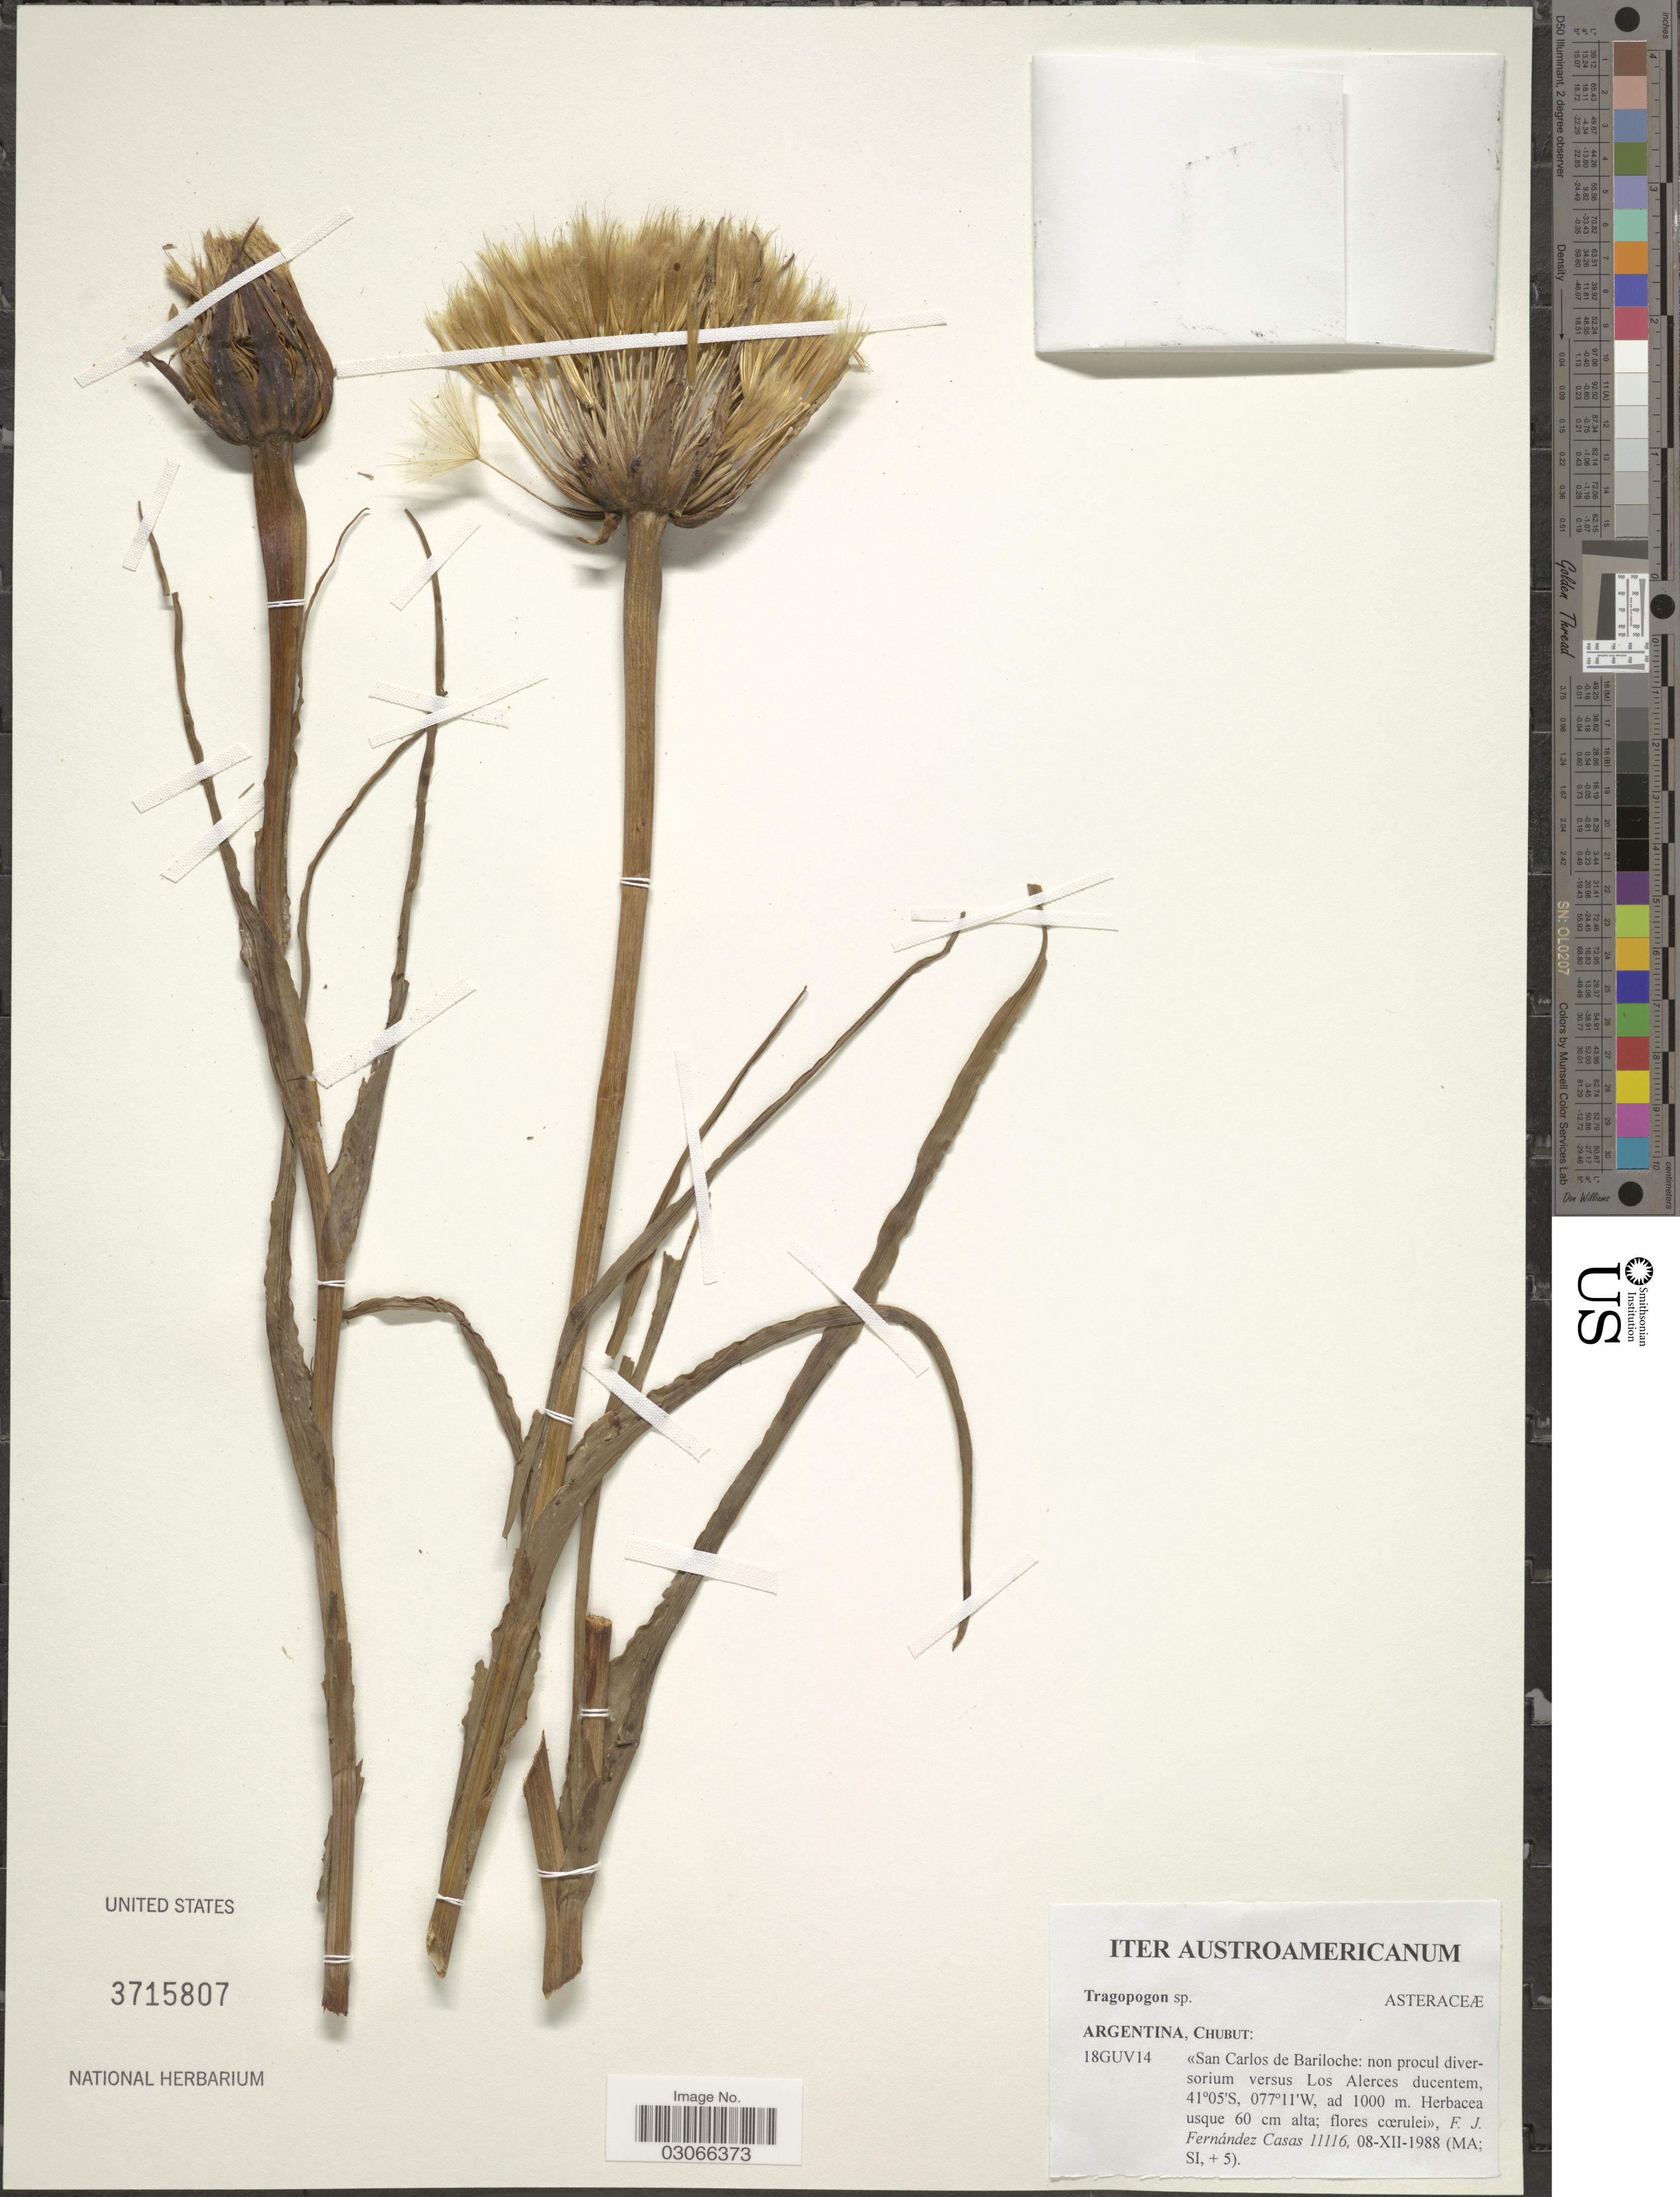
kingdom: Plantae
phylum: Tracheophyta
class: Magnoliopsida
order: Asterales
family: Asteraceae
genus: Tragopogon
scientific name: Tragopogon sp.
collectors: F. Fernández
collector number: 11116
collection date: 1988-12-08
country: Argentina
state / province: Chubut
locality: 18GUV14. [unsure placement] <<San Carlos de Bariloche: versus Los Alerces ducentem>>.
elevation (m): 1000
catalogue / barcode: US 3715807